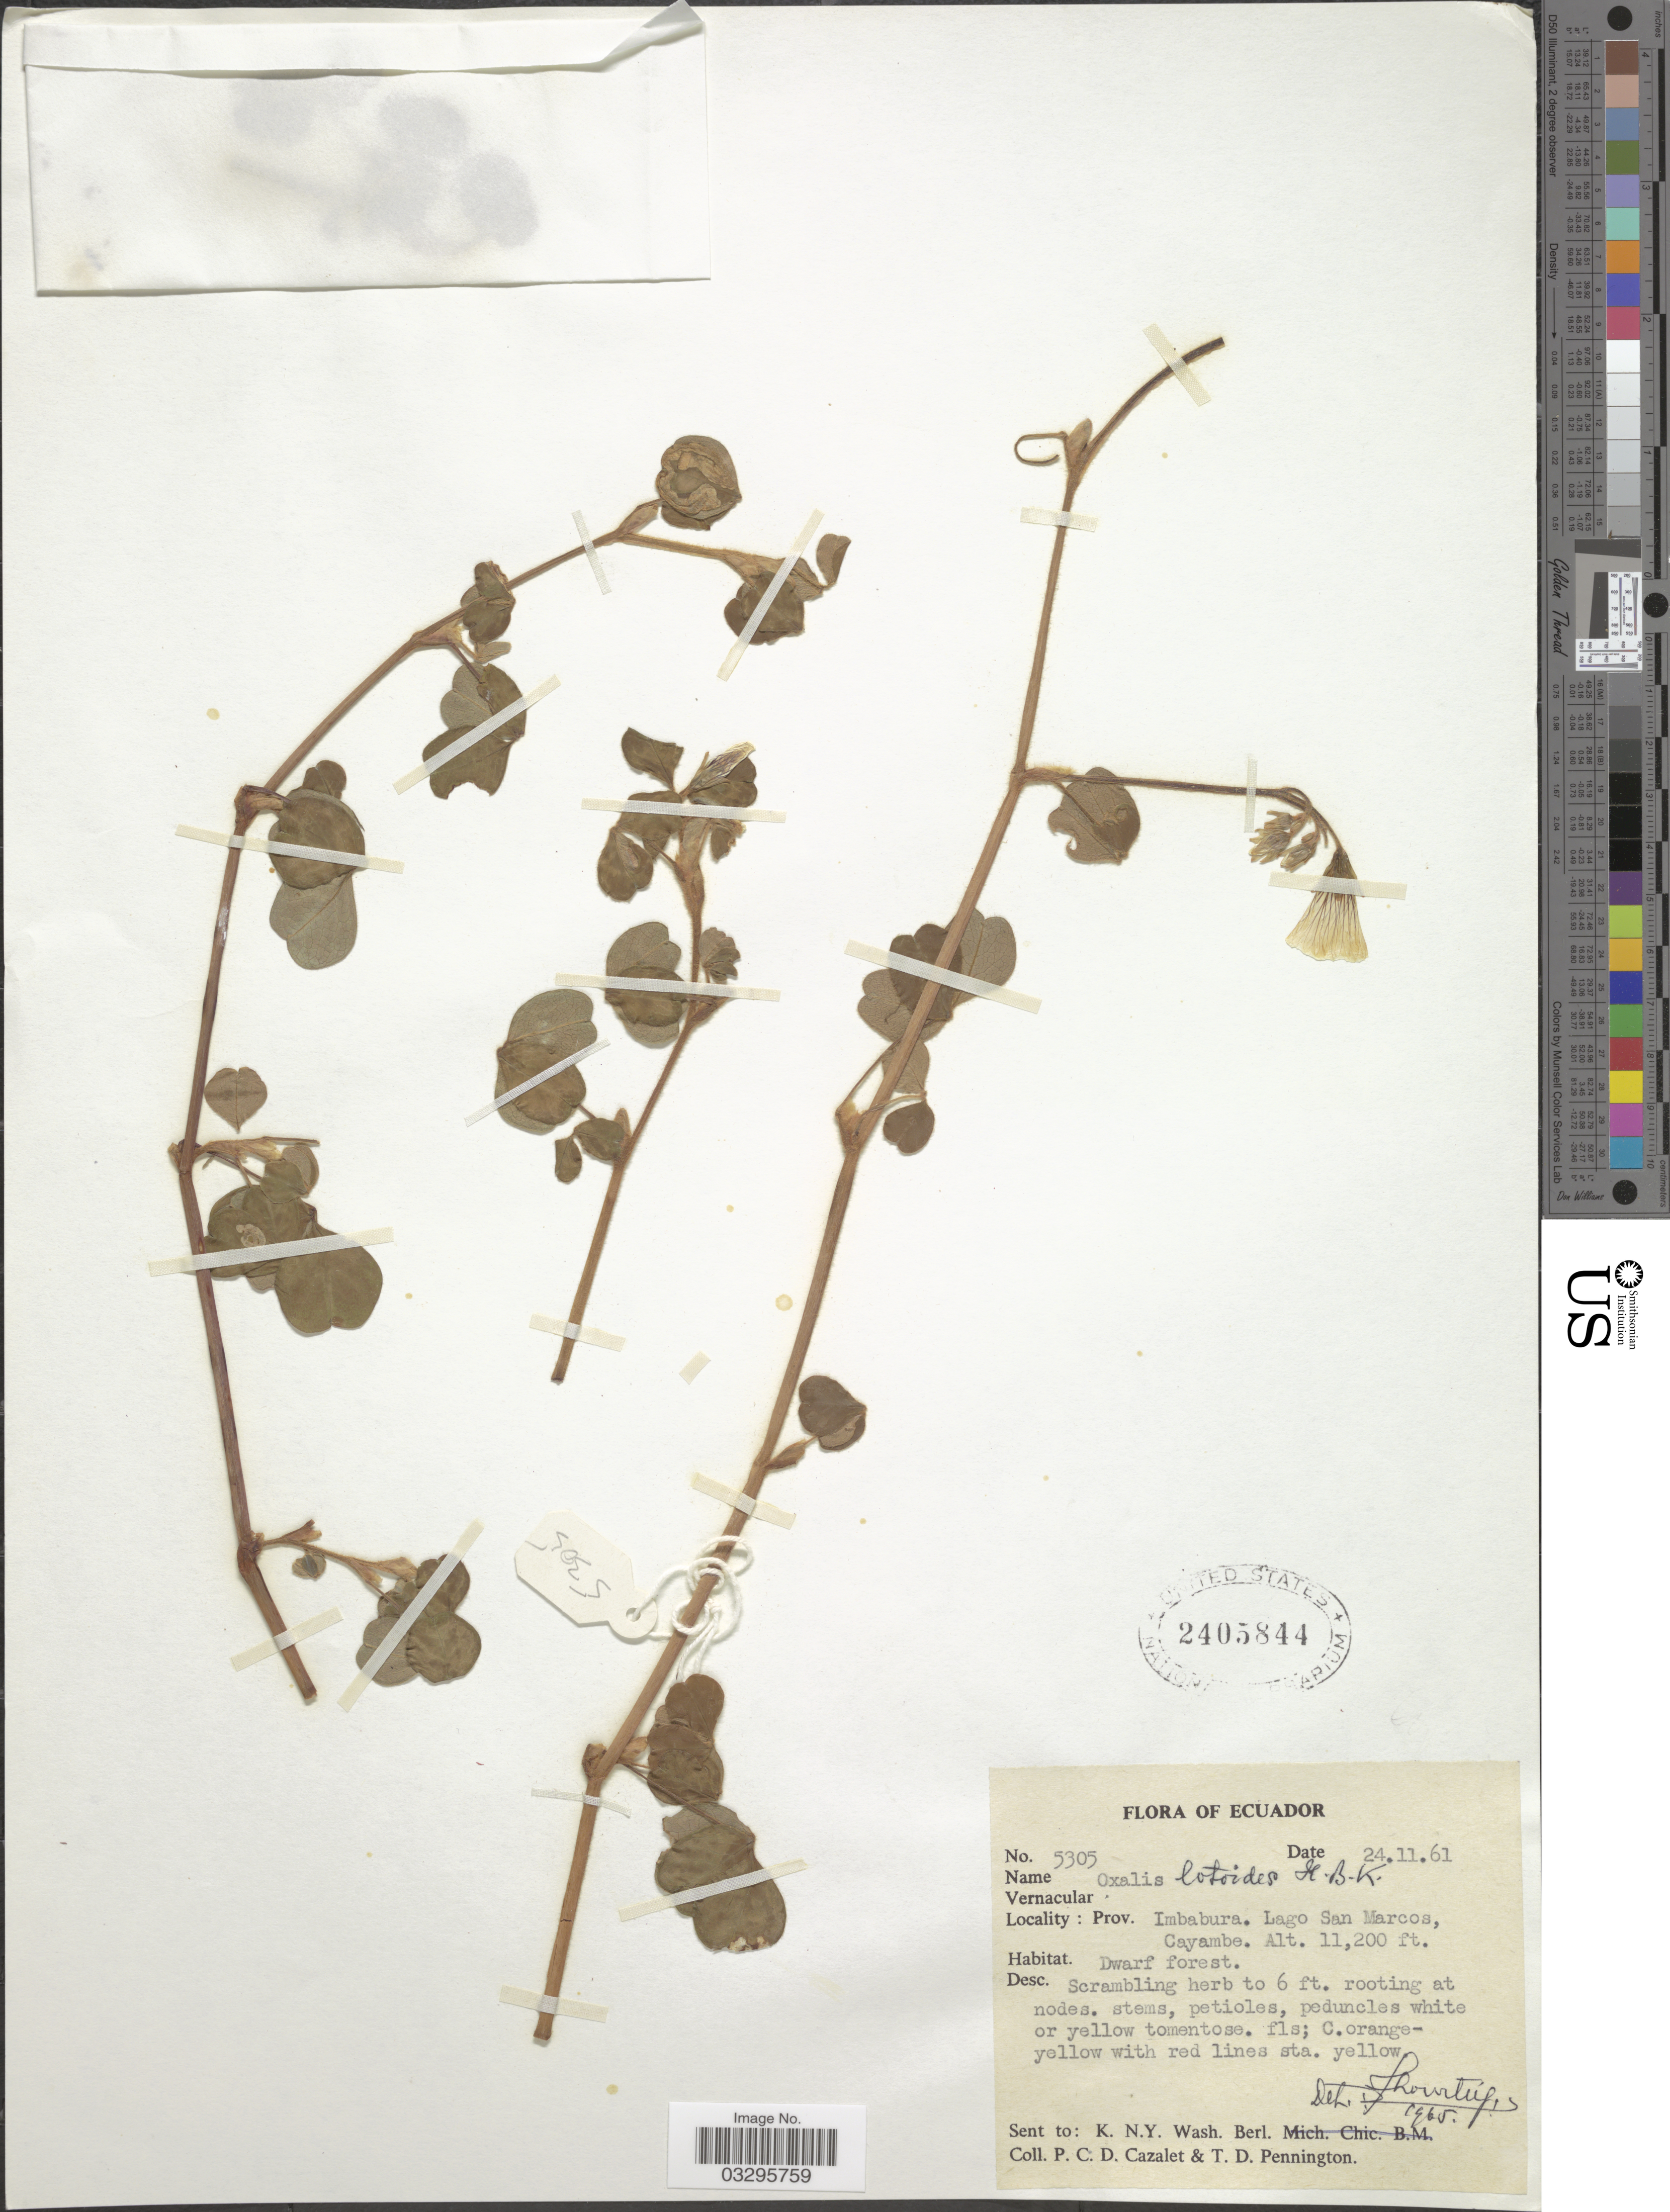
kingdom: Plantae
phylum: Tracheophyta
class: Magnoliopsida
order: Oxalidales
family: Oxalidaceae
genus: Oxalis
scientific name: Oxalis lotoides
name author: Kunth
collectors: P. C. D. Cazalet & T. D. Pennington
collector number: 5305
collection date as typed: Transcribed d/m/y: 24/11/61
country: Ecuador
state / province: Imbabura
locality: Prov. Imbabura. Lago San Marcos, Cayambe.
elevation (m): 3414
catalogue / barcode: US 2405844